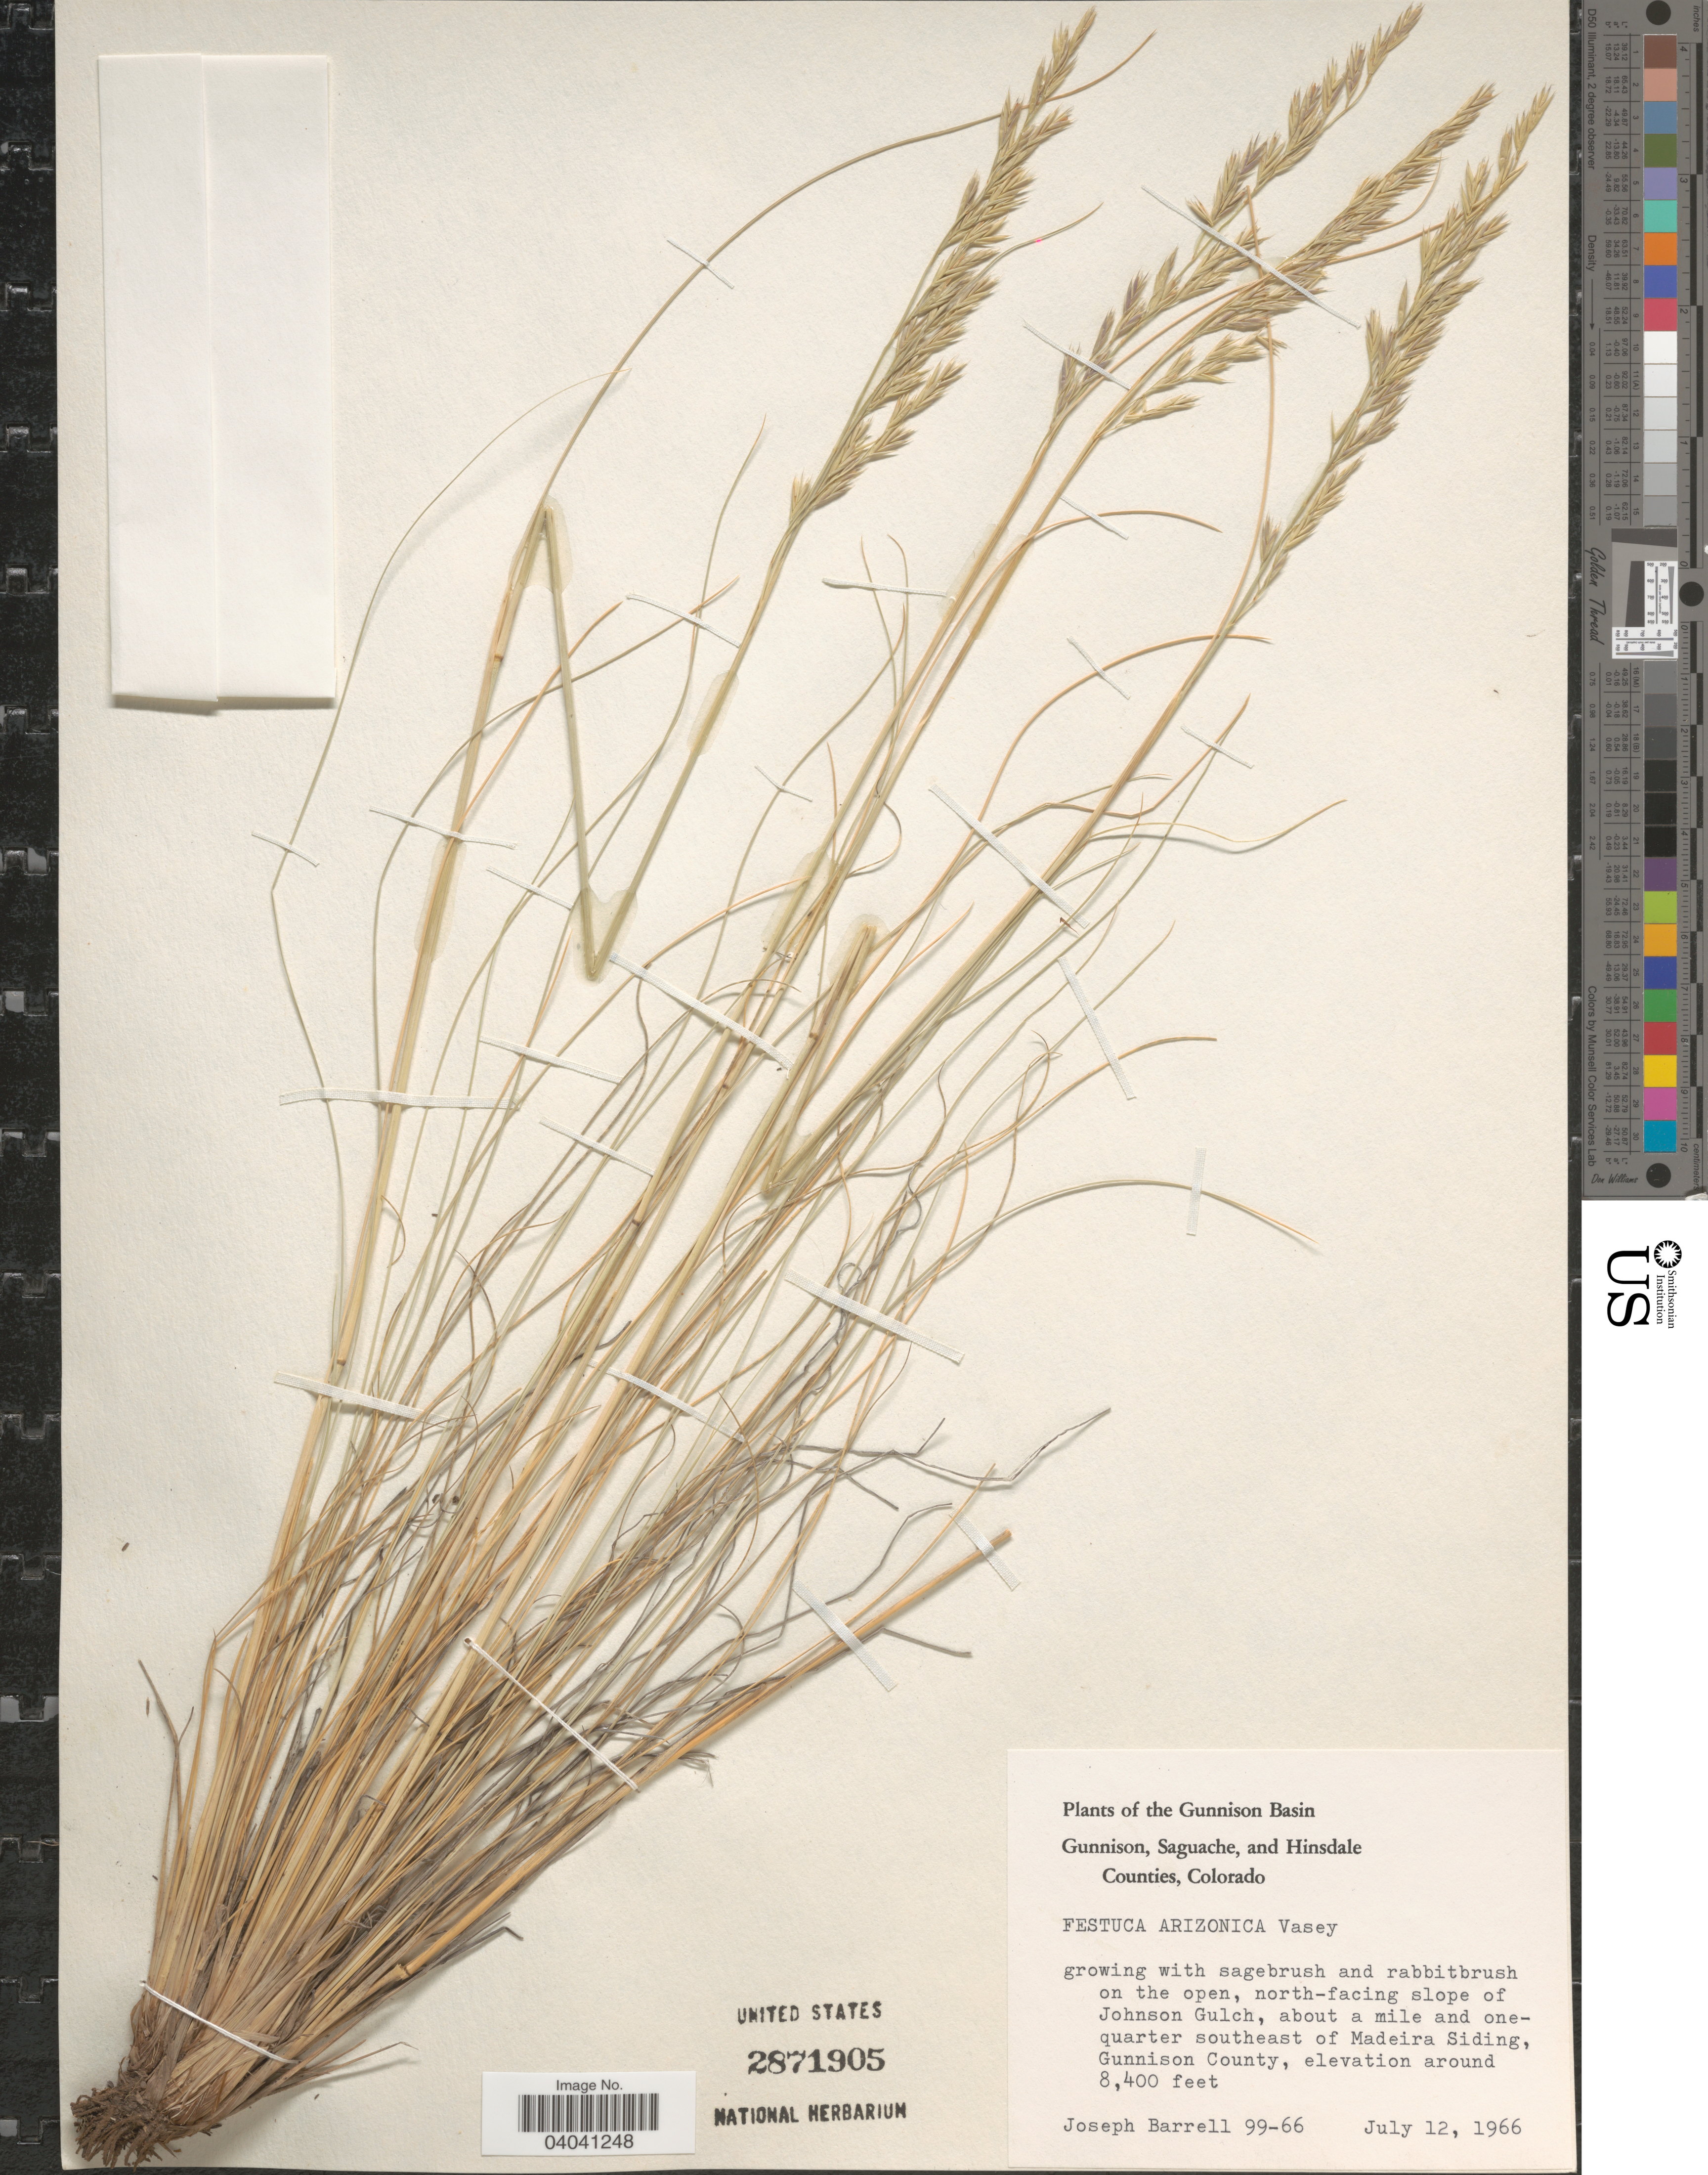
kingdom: Plantae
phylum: Tracheophyta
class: Liliopsida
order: Poales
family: Poaceae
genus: Festuca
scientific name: Festuca arizonica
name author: Vasey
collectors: J. Barrell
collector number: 99-66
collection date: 1966-07-12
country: United States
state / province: Colorado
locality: Gunnison Basin. North-facing slope of Johnson Gulch, about a mile and one-quarter southeast of Madeira Siding, Gunnison County.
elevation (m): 2560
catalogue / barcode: US 2871905